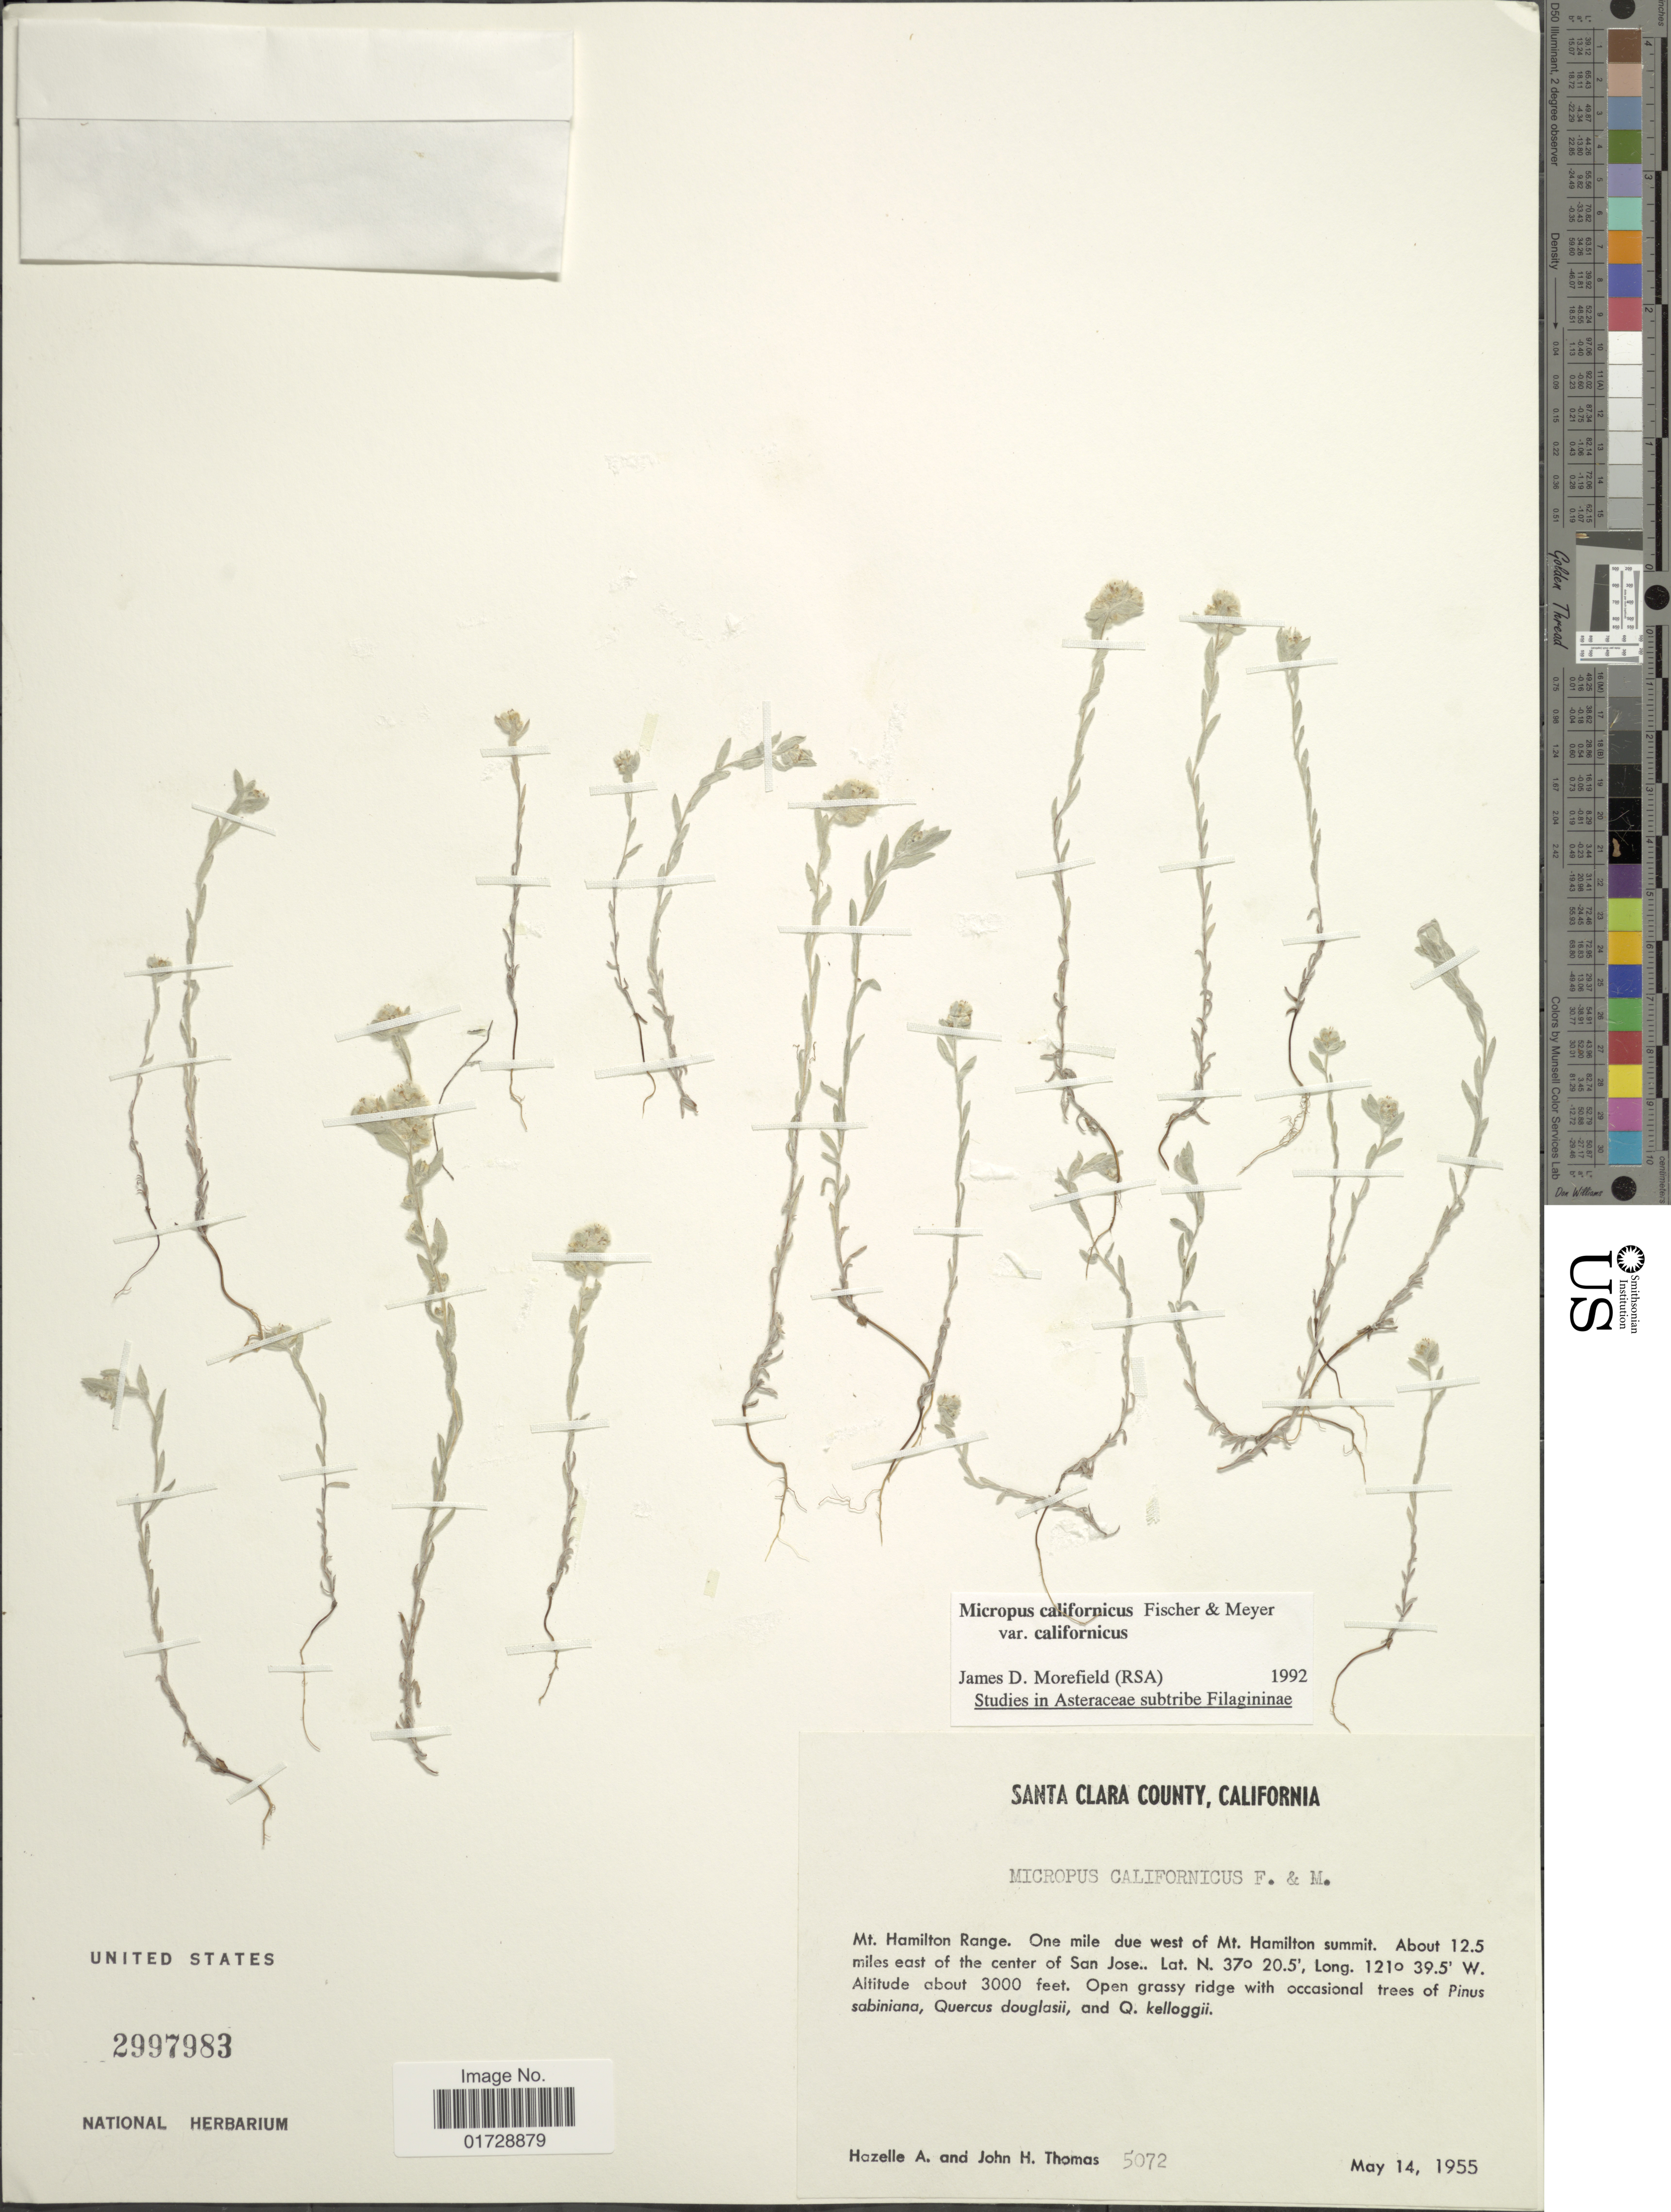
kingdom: Plantae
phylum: Tracheophyta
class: Magnoliopsida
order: Asterales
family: Asteraceae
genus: Micropus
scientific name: Micropus californicus var. californicus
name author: Fisch. & C.A. Mey.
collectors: A. Hazelle & J. H. Thomas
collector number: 5072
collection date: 1955-05-14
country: United States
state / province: California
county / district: Santa Clara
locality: Santa Clara County, Mt. Hamilton Range. One mile due west of Mt. Hamilton summit. About 12.5 miles east of the center of San Jose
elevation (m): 914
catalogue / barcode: US 2997983